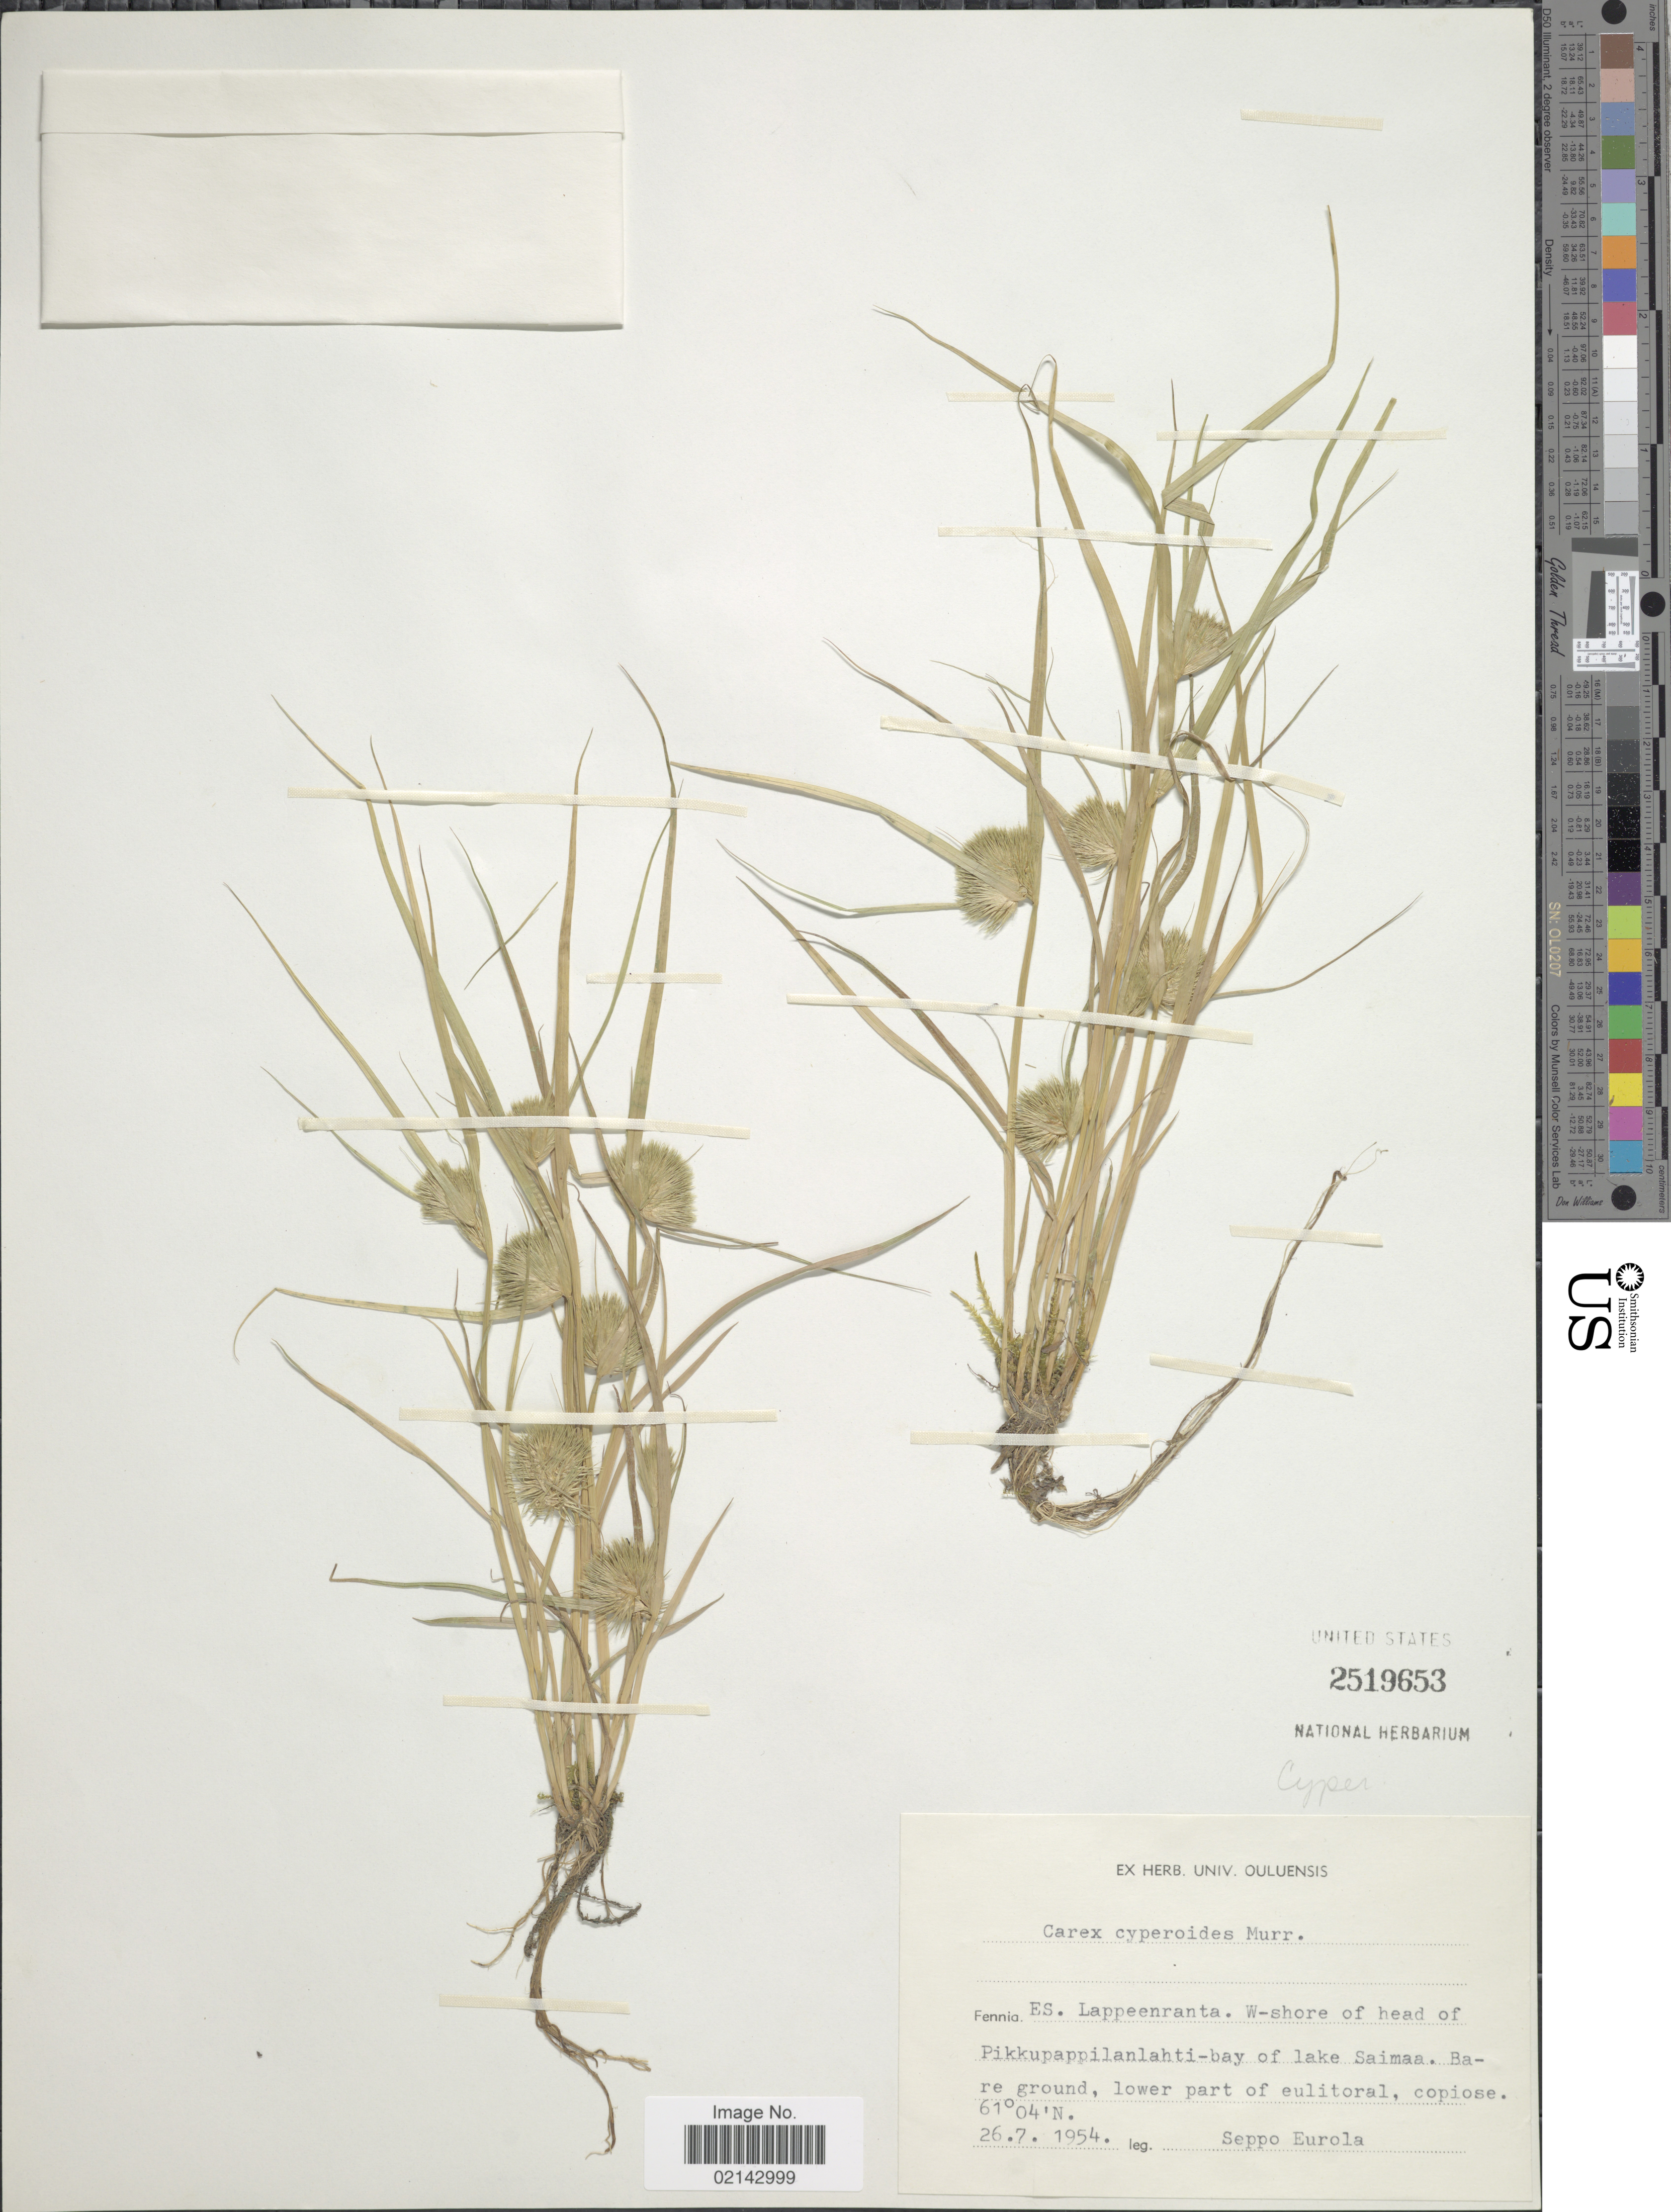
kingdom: Plantae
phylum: Tracheophyta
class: Liliopsida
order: Poales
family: Cyperaceae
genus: Carex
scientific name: Carex bohemica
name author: Schreb.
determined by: Strong, Mark T., (BOT), Smithsonian Institution - National Museum of Natural History (UNITED STATES)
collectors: S. Eurola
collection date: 1954-07-26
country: Finland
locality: Fennia, ES., Lappeenrante, W-shore of head of Pikkupappilanlahti-bay of lake Saimaa.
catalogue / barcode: US 2519653